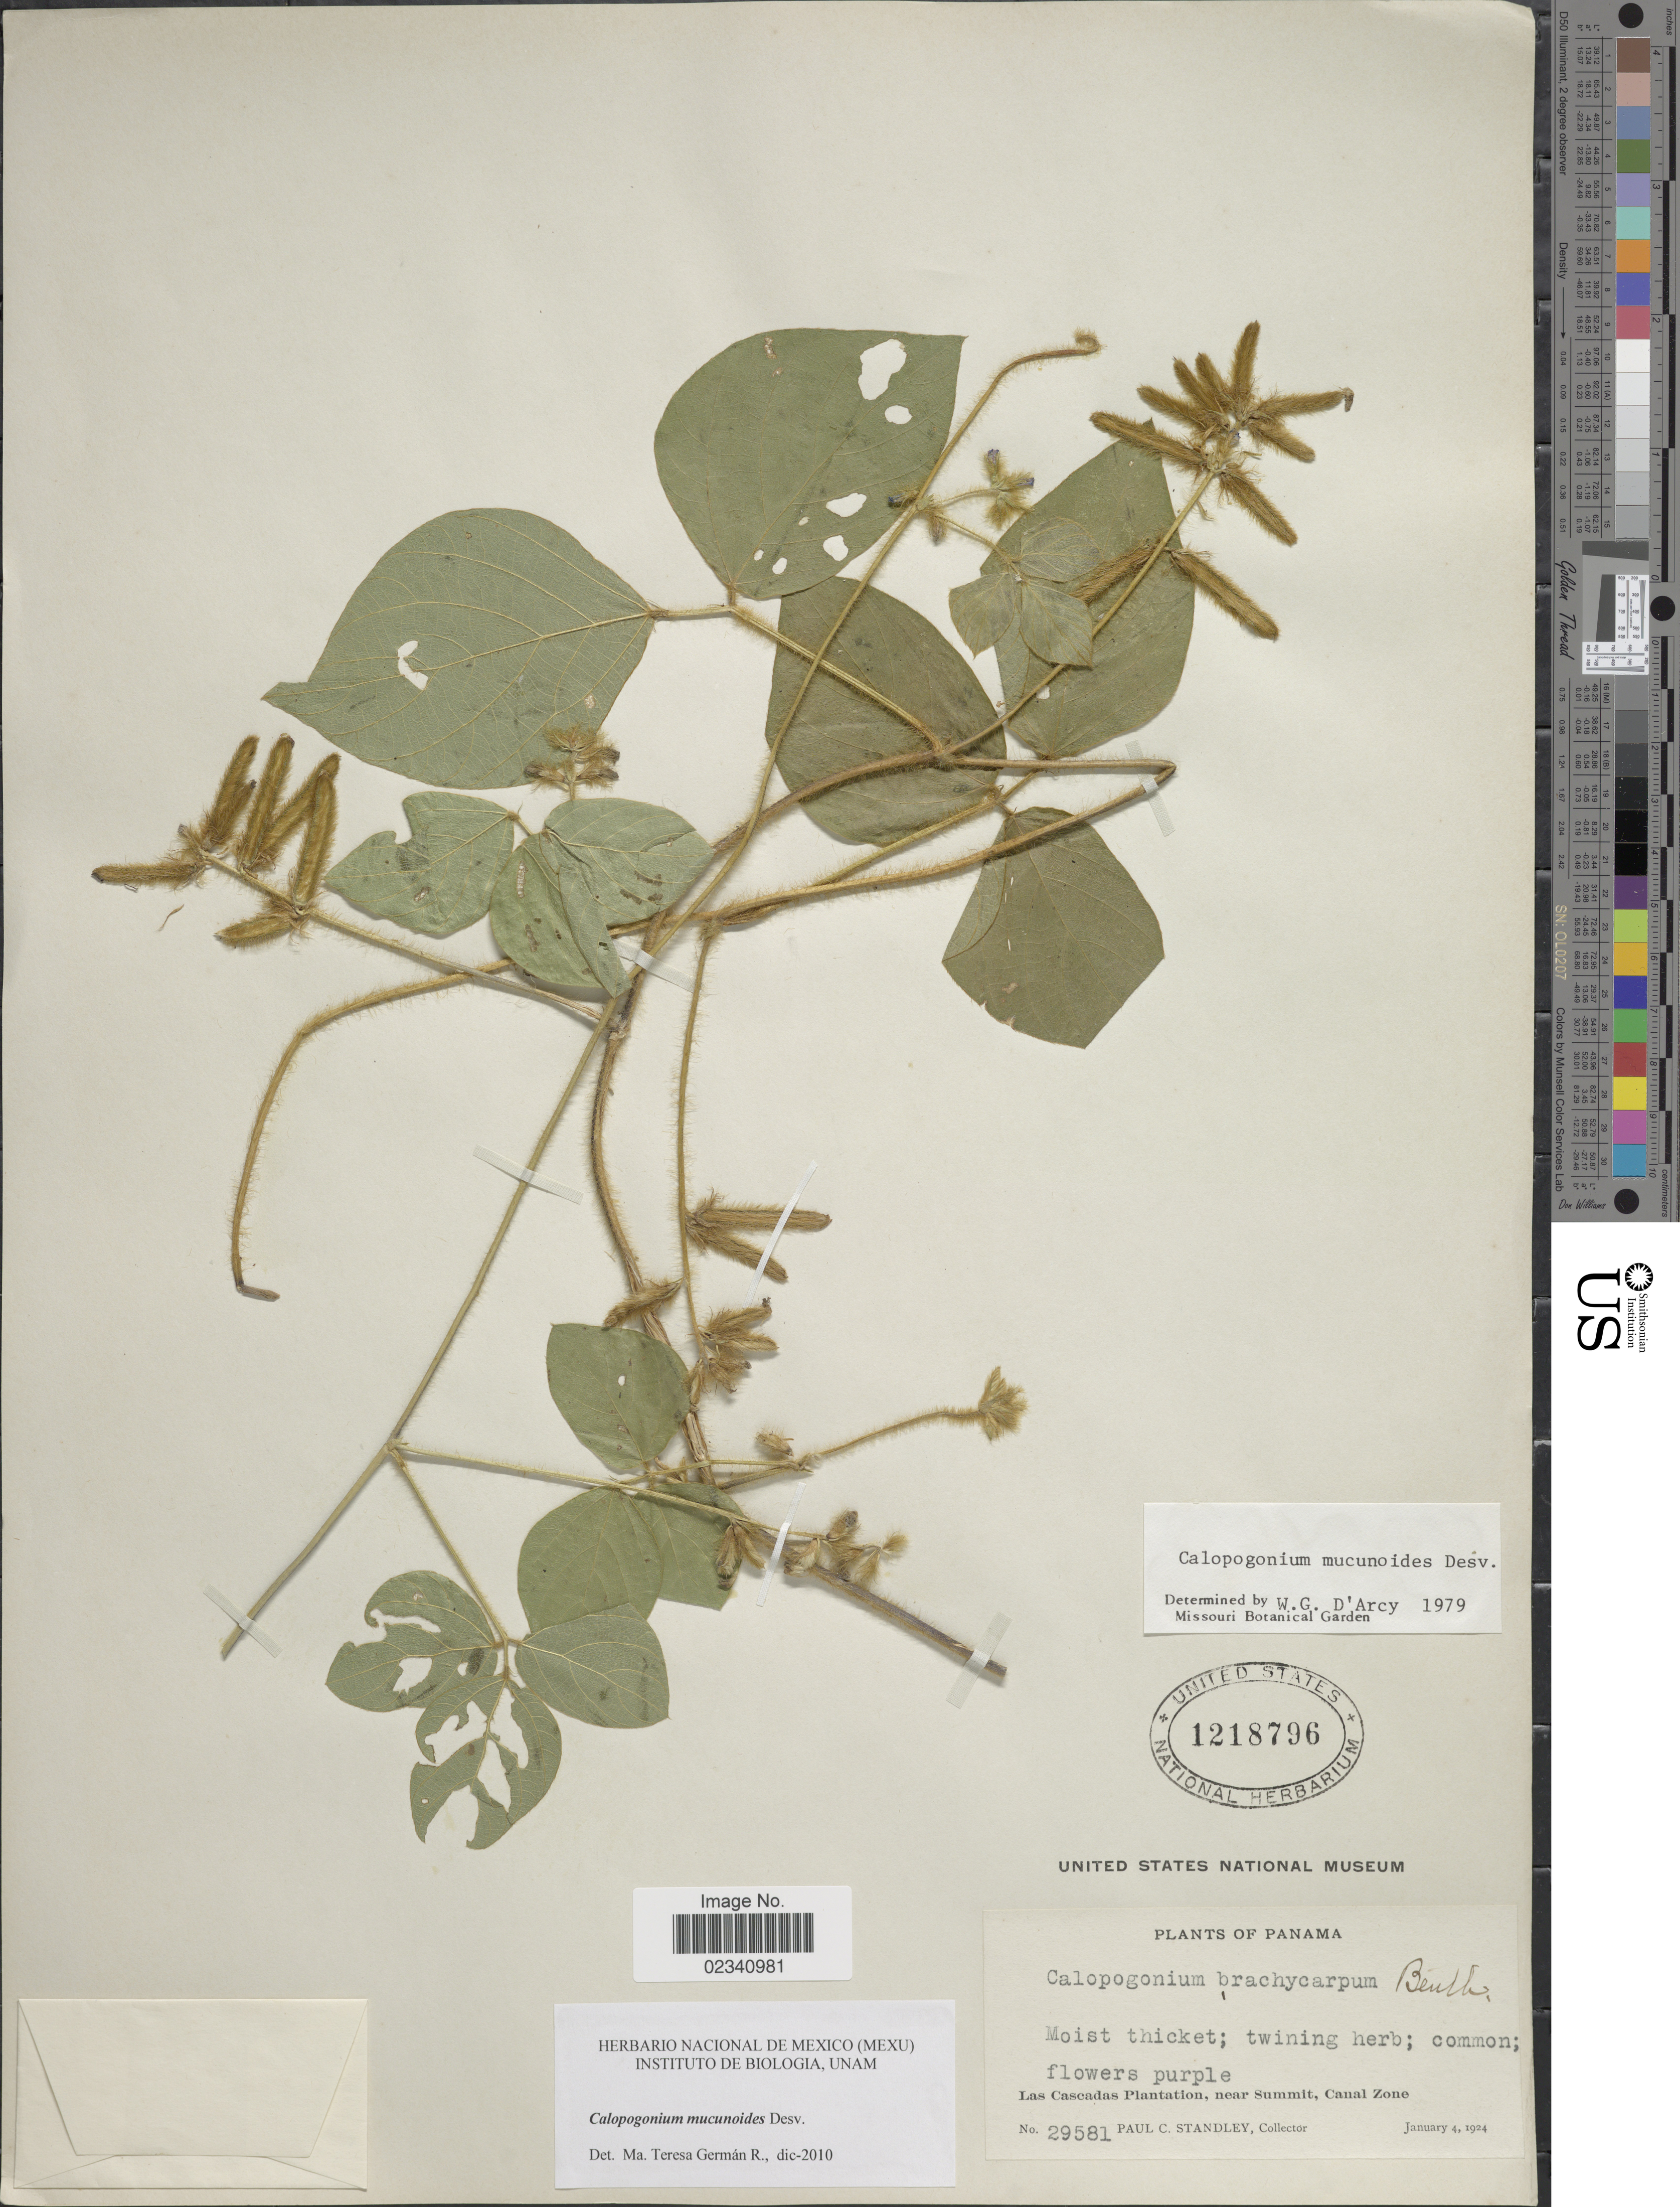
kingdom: Plantae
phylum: Tracheophyta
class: Magnoliopsida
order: Fabales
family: Fabaceae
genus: Calopogonium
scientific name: Calopogonium mucunoides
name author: Desv.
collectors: P. C. Standley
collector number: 29581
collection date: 1924-01-04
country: Panama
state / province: Colón / Panamá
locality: Las Cascadas Plantation, near Summit, Canal Zone. Moist thicket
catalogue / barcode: US 1218796